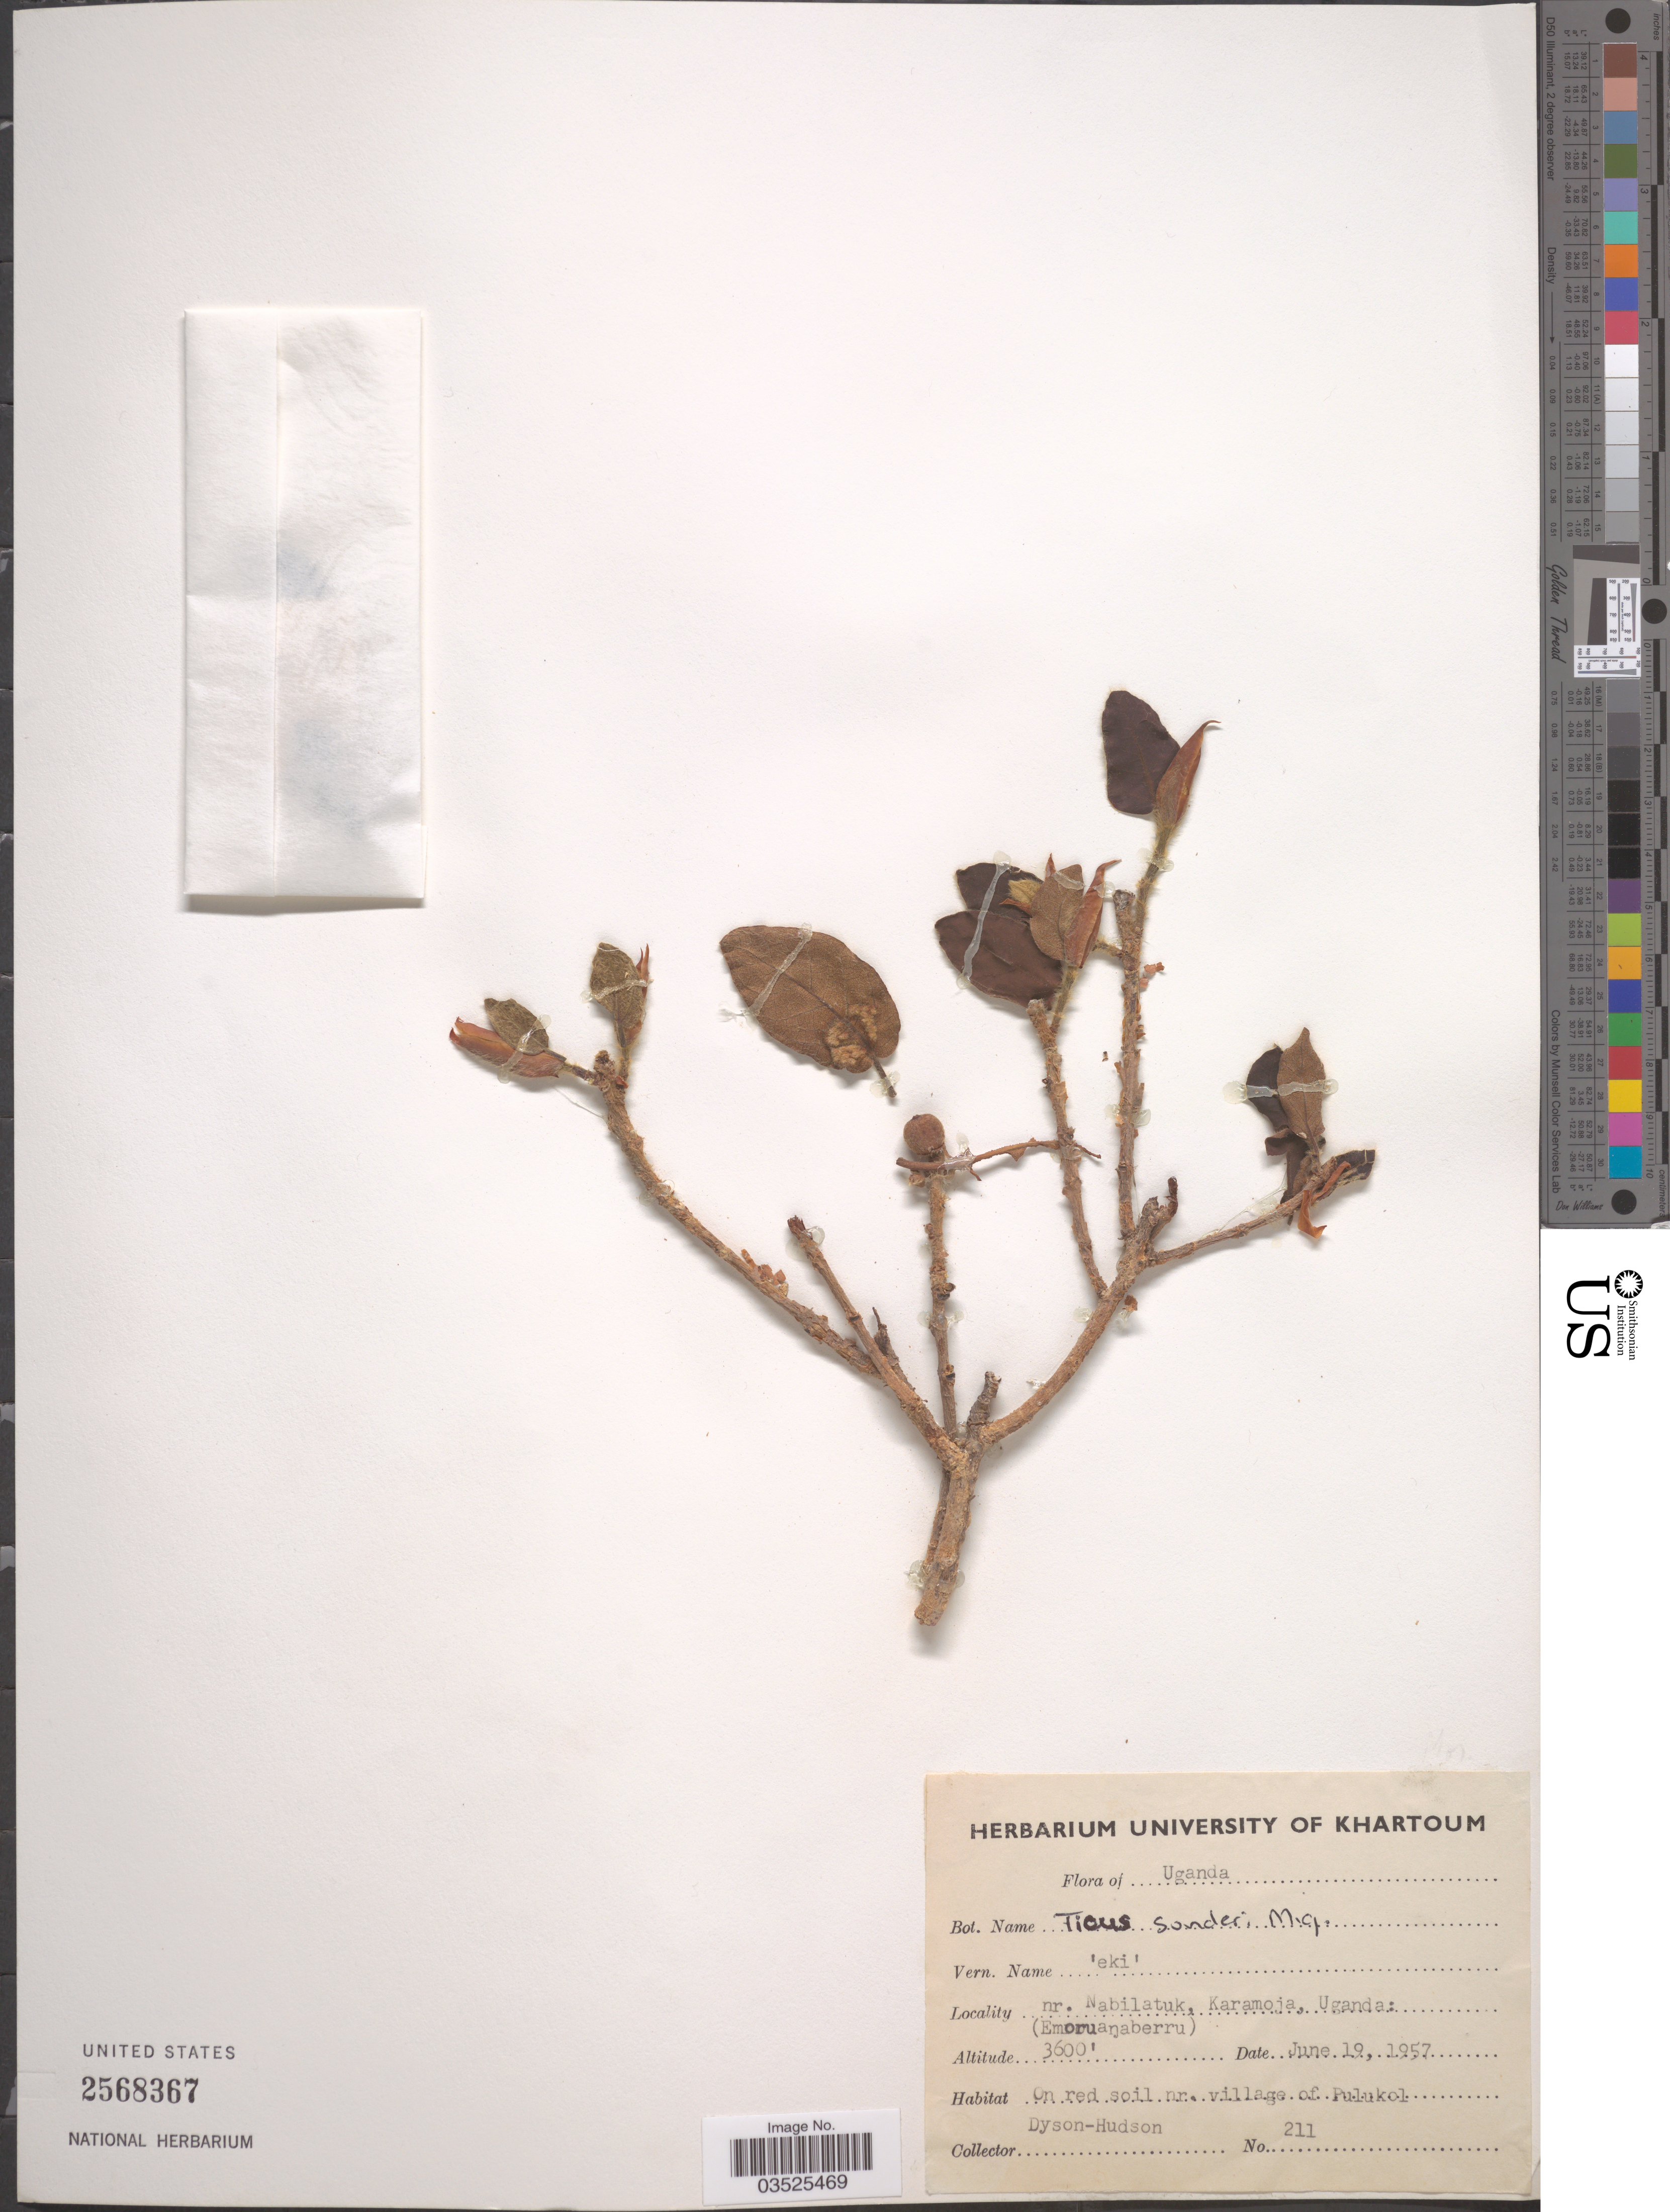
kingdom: Plantae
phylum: Tracheophyta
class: Magnoliopsida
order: Rosales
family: Moraceae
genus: Ficus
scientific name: Ficus sonderi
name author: Miq.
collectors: Dyson-Hudson, --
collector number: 211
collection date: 1957-06-19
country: Uganda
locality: Nr. Nabilatuk, Karamoja, Uganda: (Emoruanaberru). On red soil nr. village of Pulukol.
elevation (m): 1097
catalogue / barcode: US 2568367